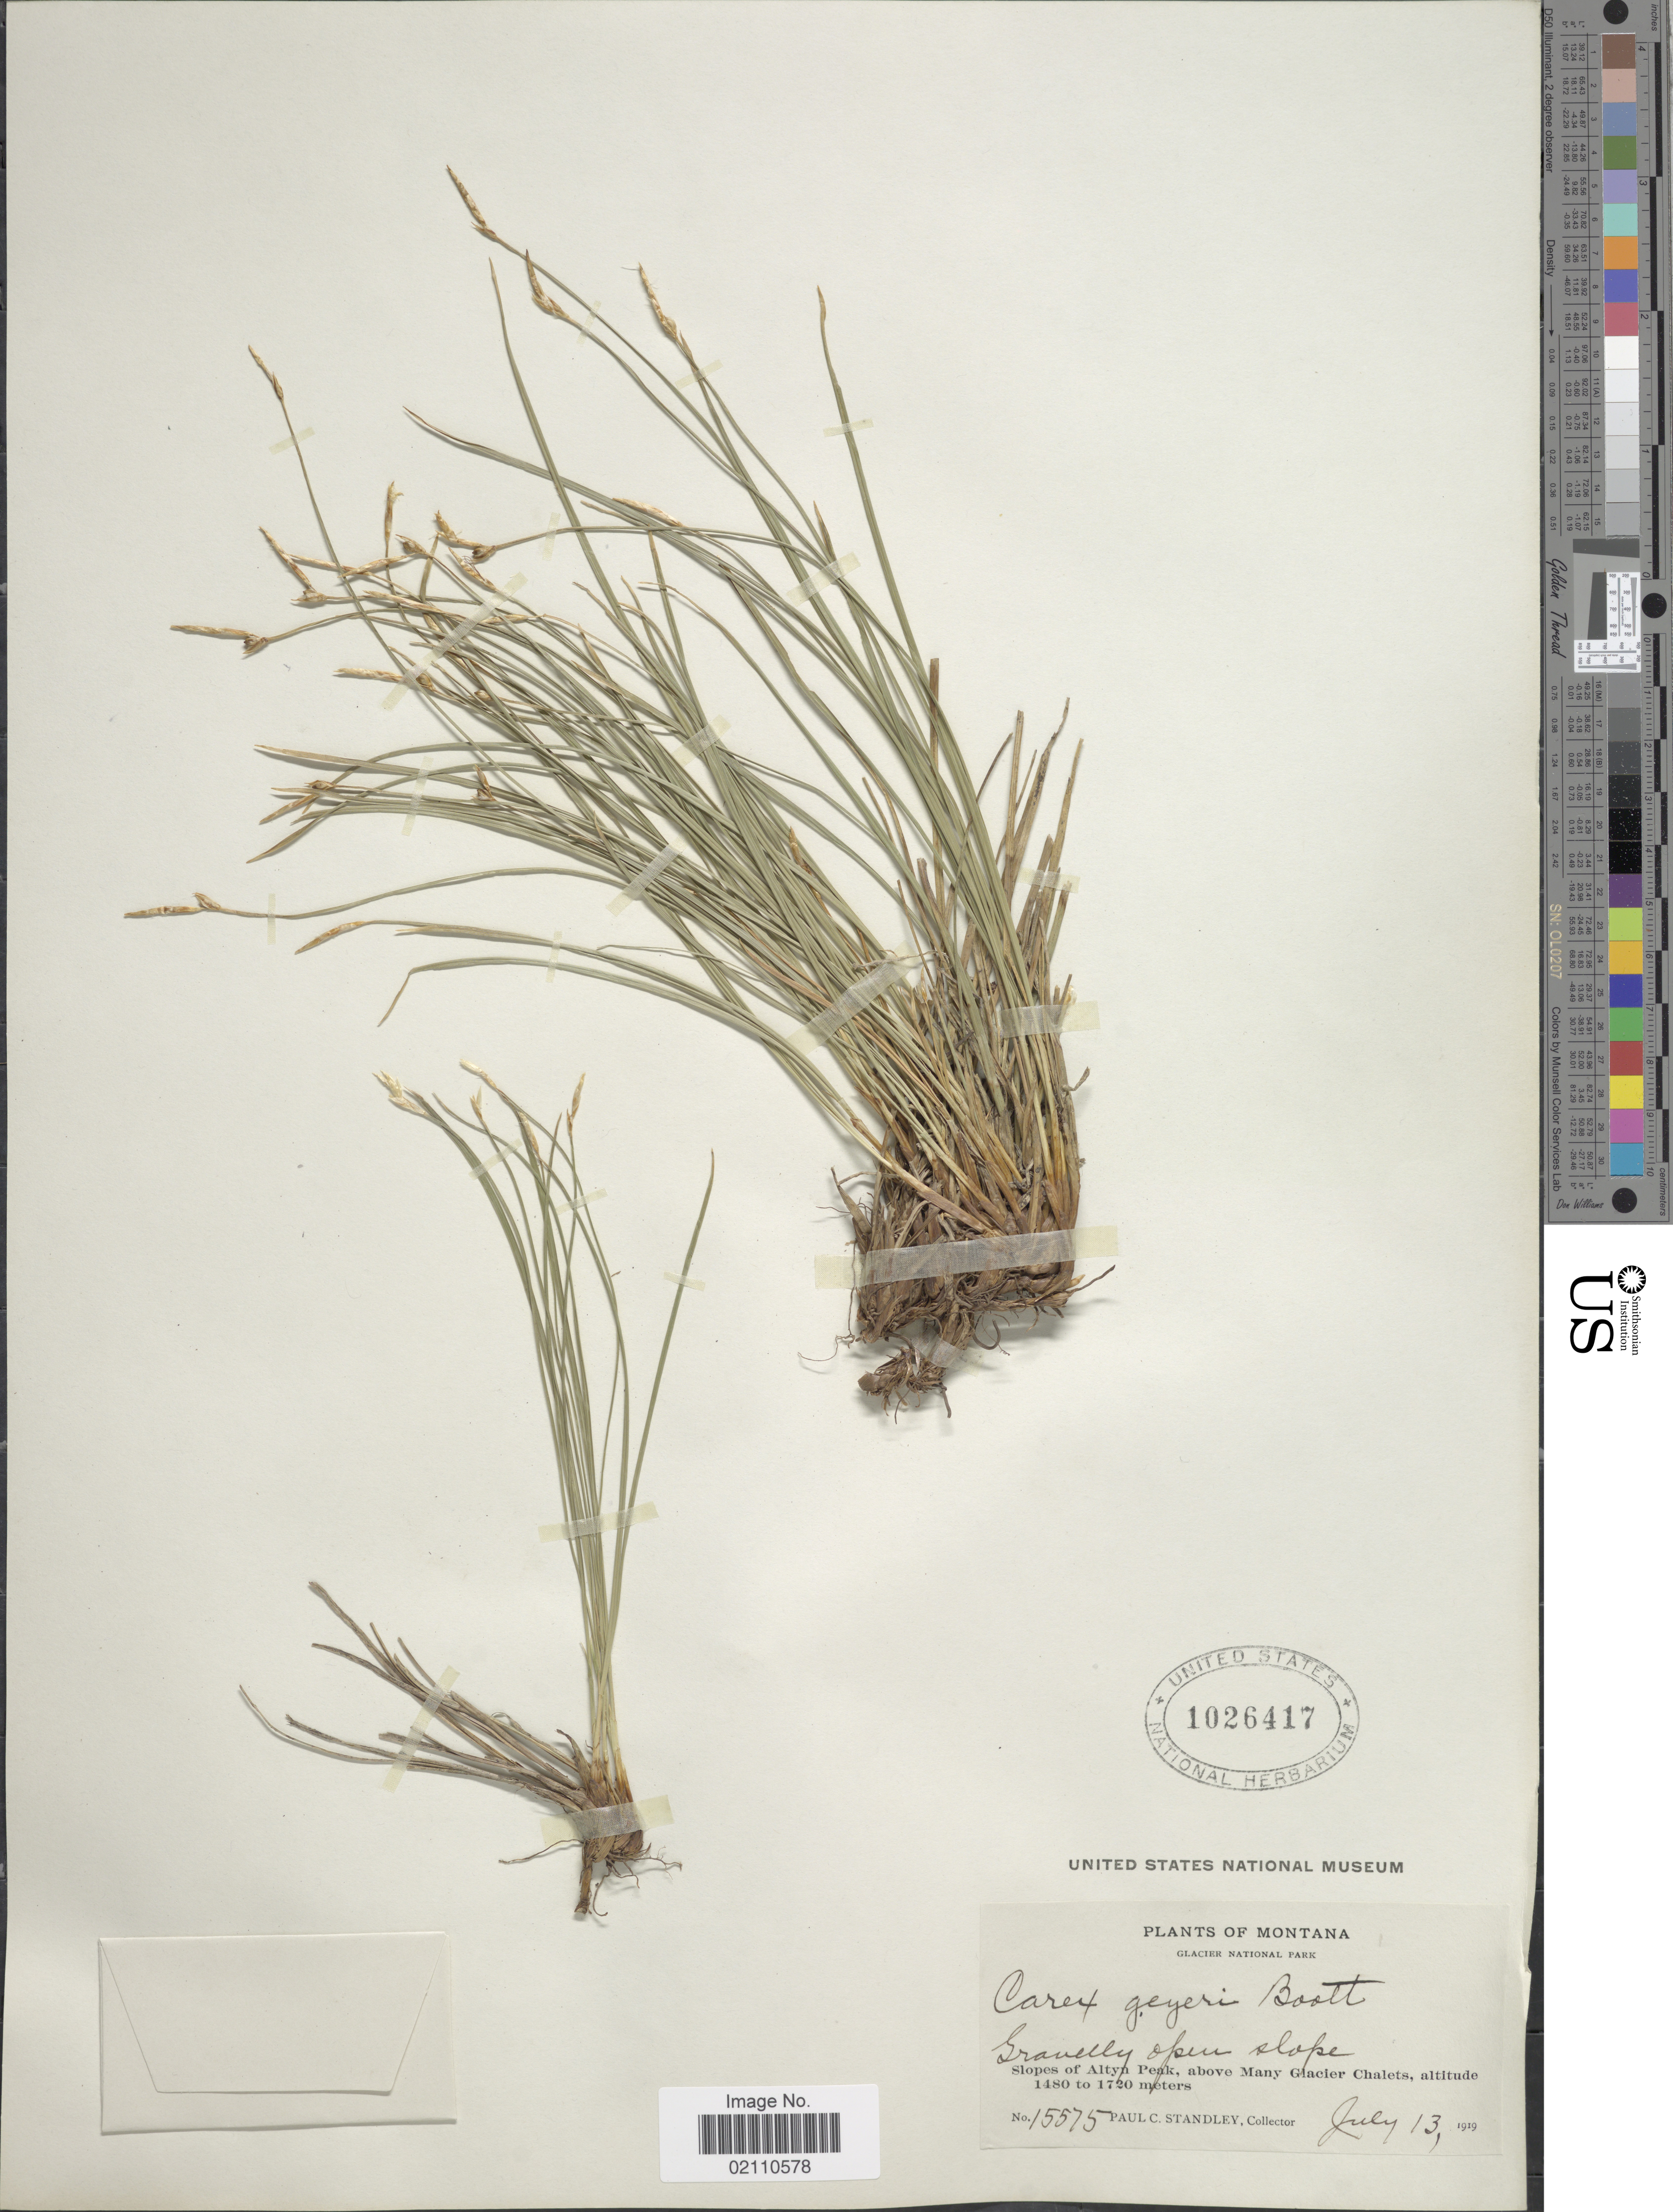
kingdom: Plantae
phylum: Tracheophyta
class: Liliopsida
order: Poales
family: Cyperaceae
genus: Carex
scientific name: Carex geyeri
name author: Boott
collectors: P. C. Standley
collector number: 15575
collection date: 1919-07-13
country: United States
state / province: Montana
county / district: Glacier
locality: Glacier National Park, Slopes of Altyn Peak, above Many Glacier Chalets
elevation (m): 1480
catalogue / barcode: US 1026417